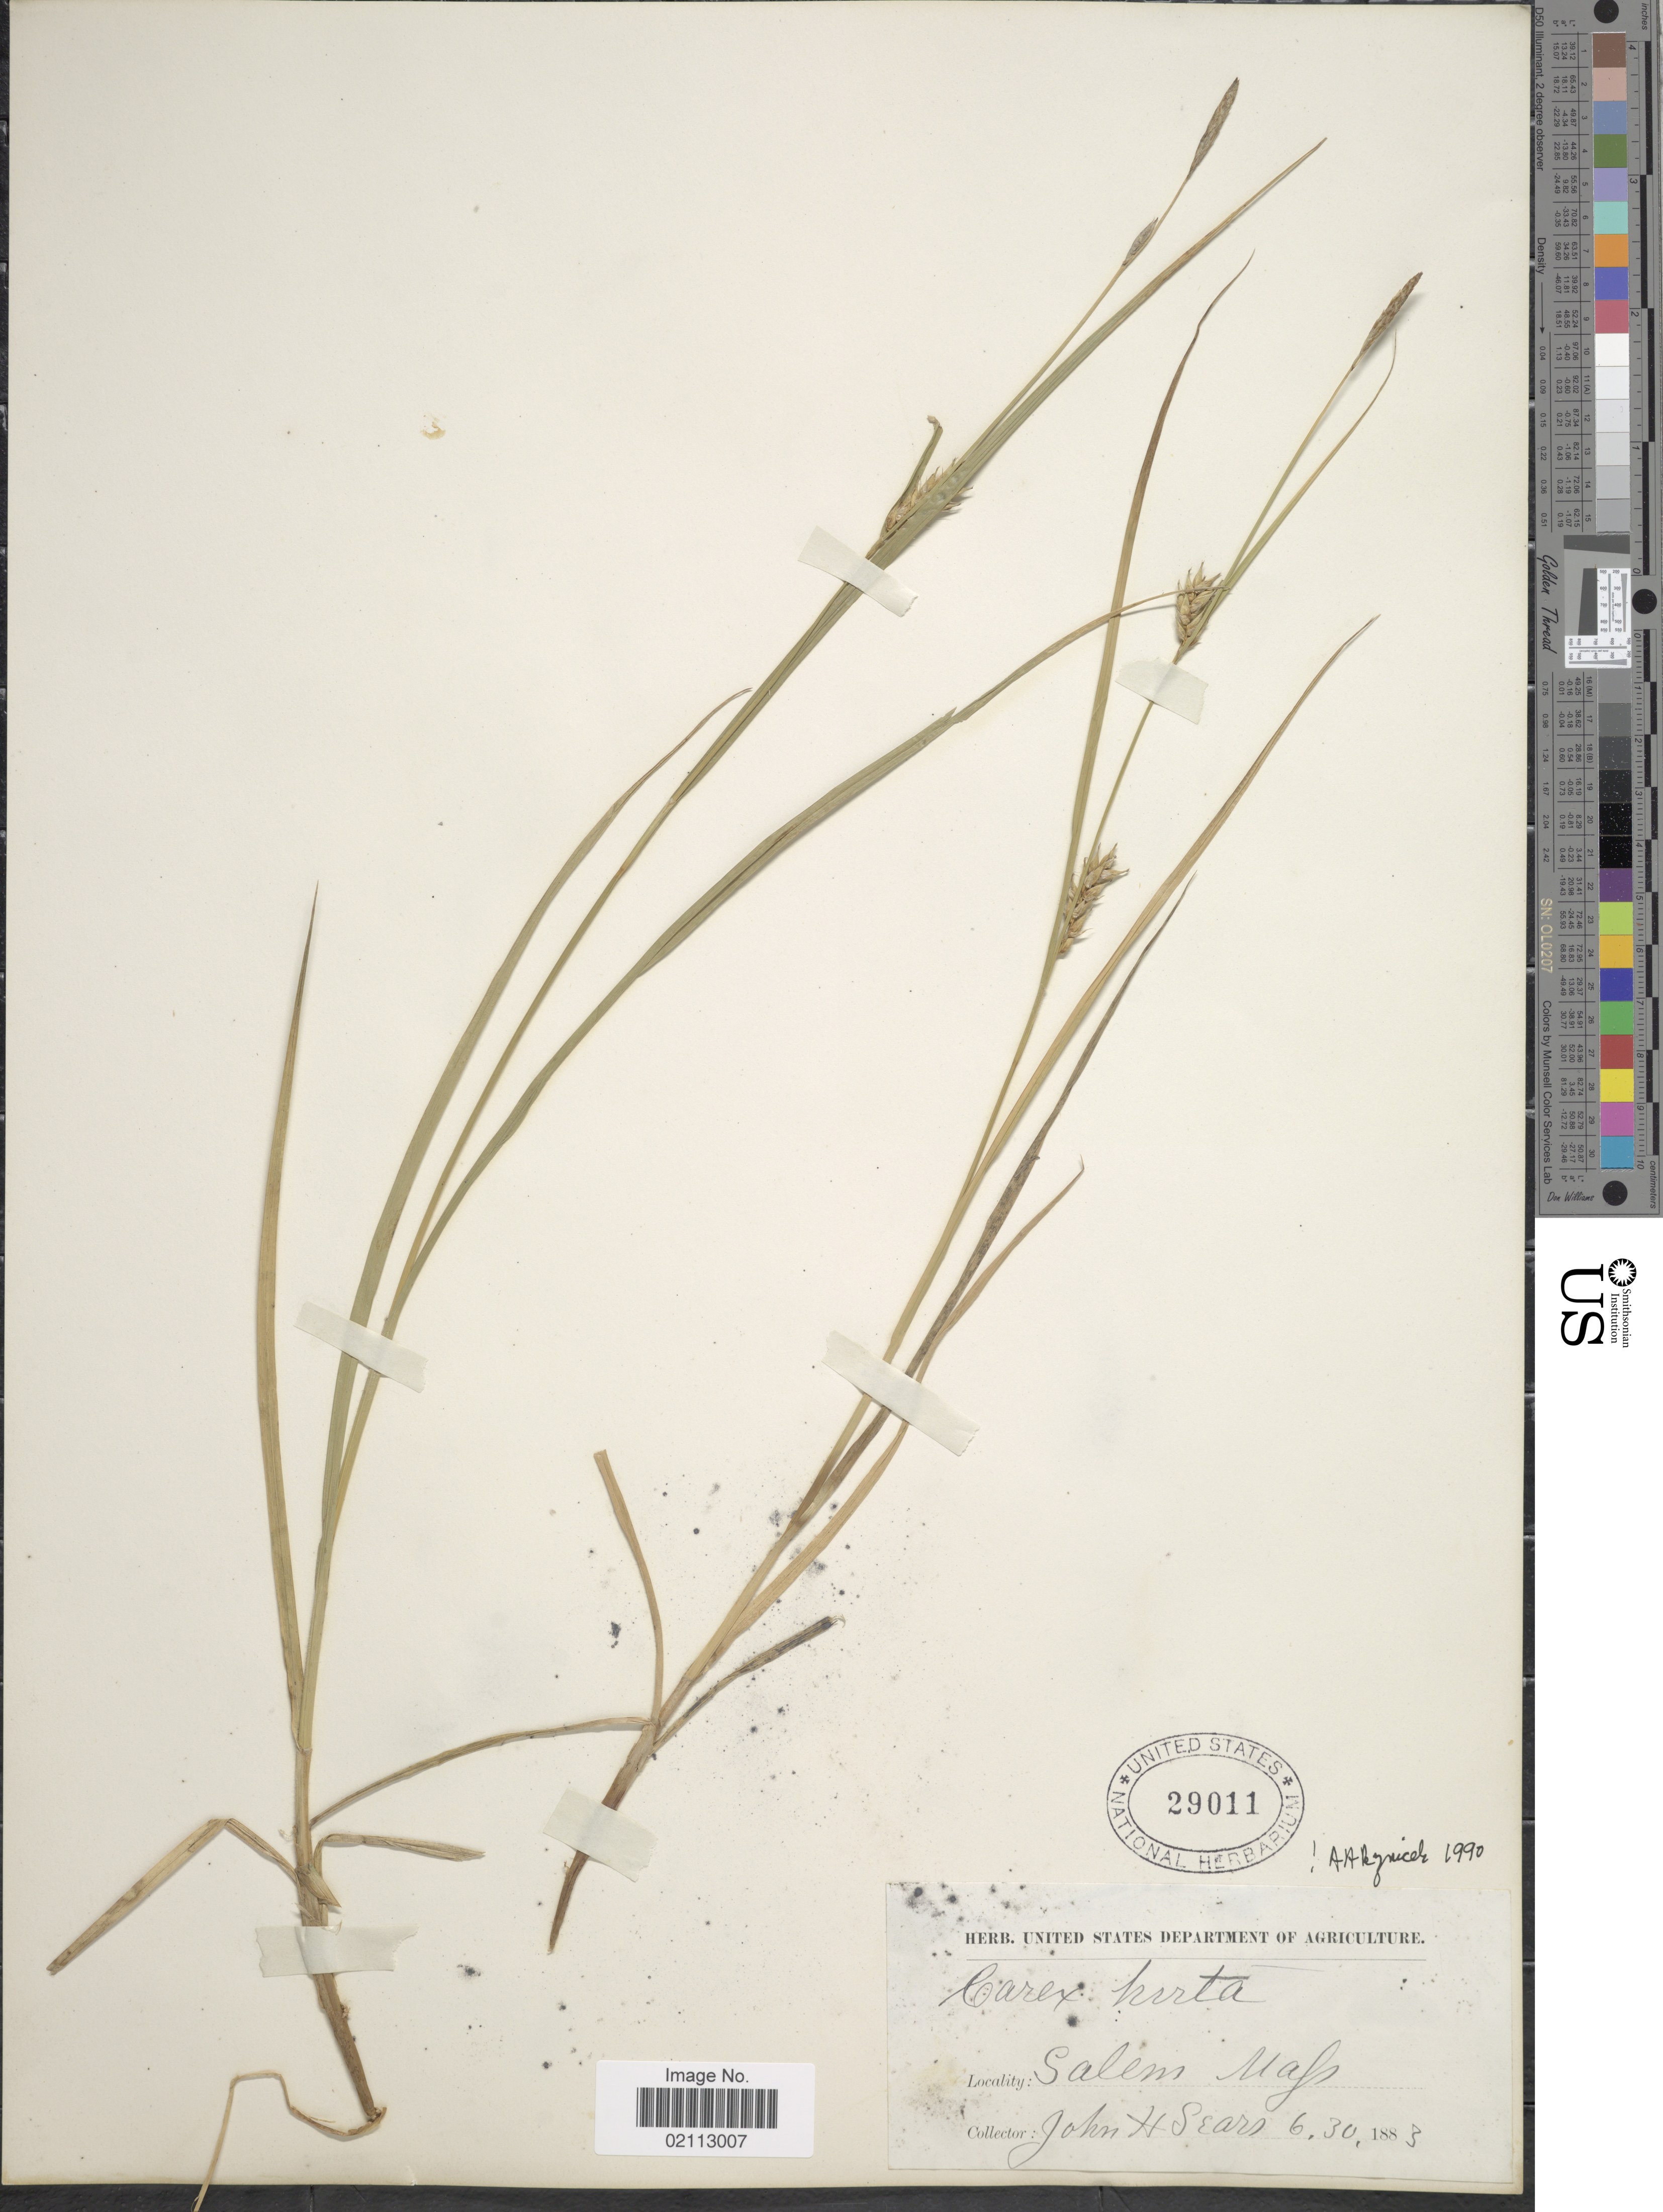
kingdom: Plantae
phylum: Tracheophyta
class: Liliopsida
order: Poales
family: Cyperaceae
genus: Carex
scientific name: Carex hirta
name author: L.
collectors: J. Sears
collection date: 1883-06-30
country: United States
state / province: Massachusetts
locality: Salem Mass.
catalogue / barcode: US 29011